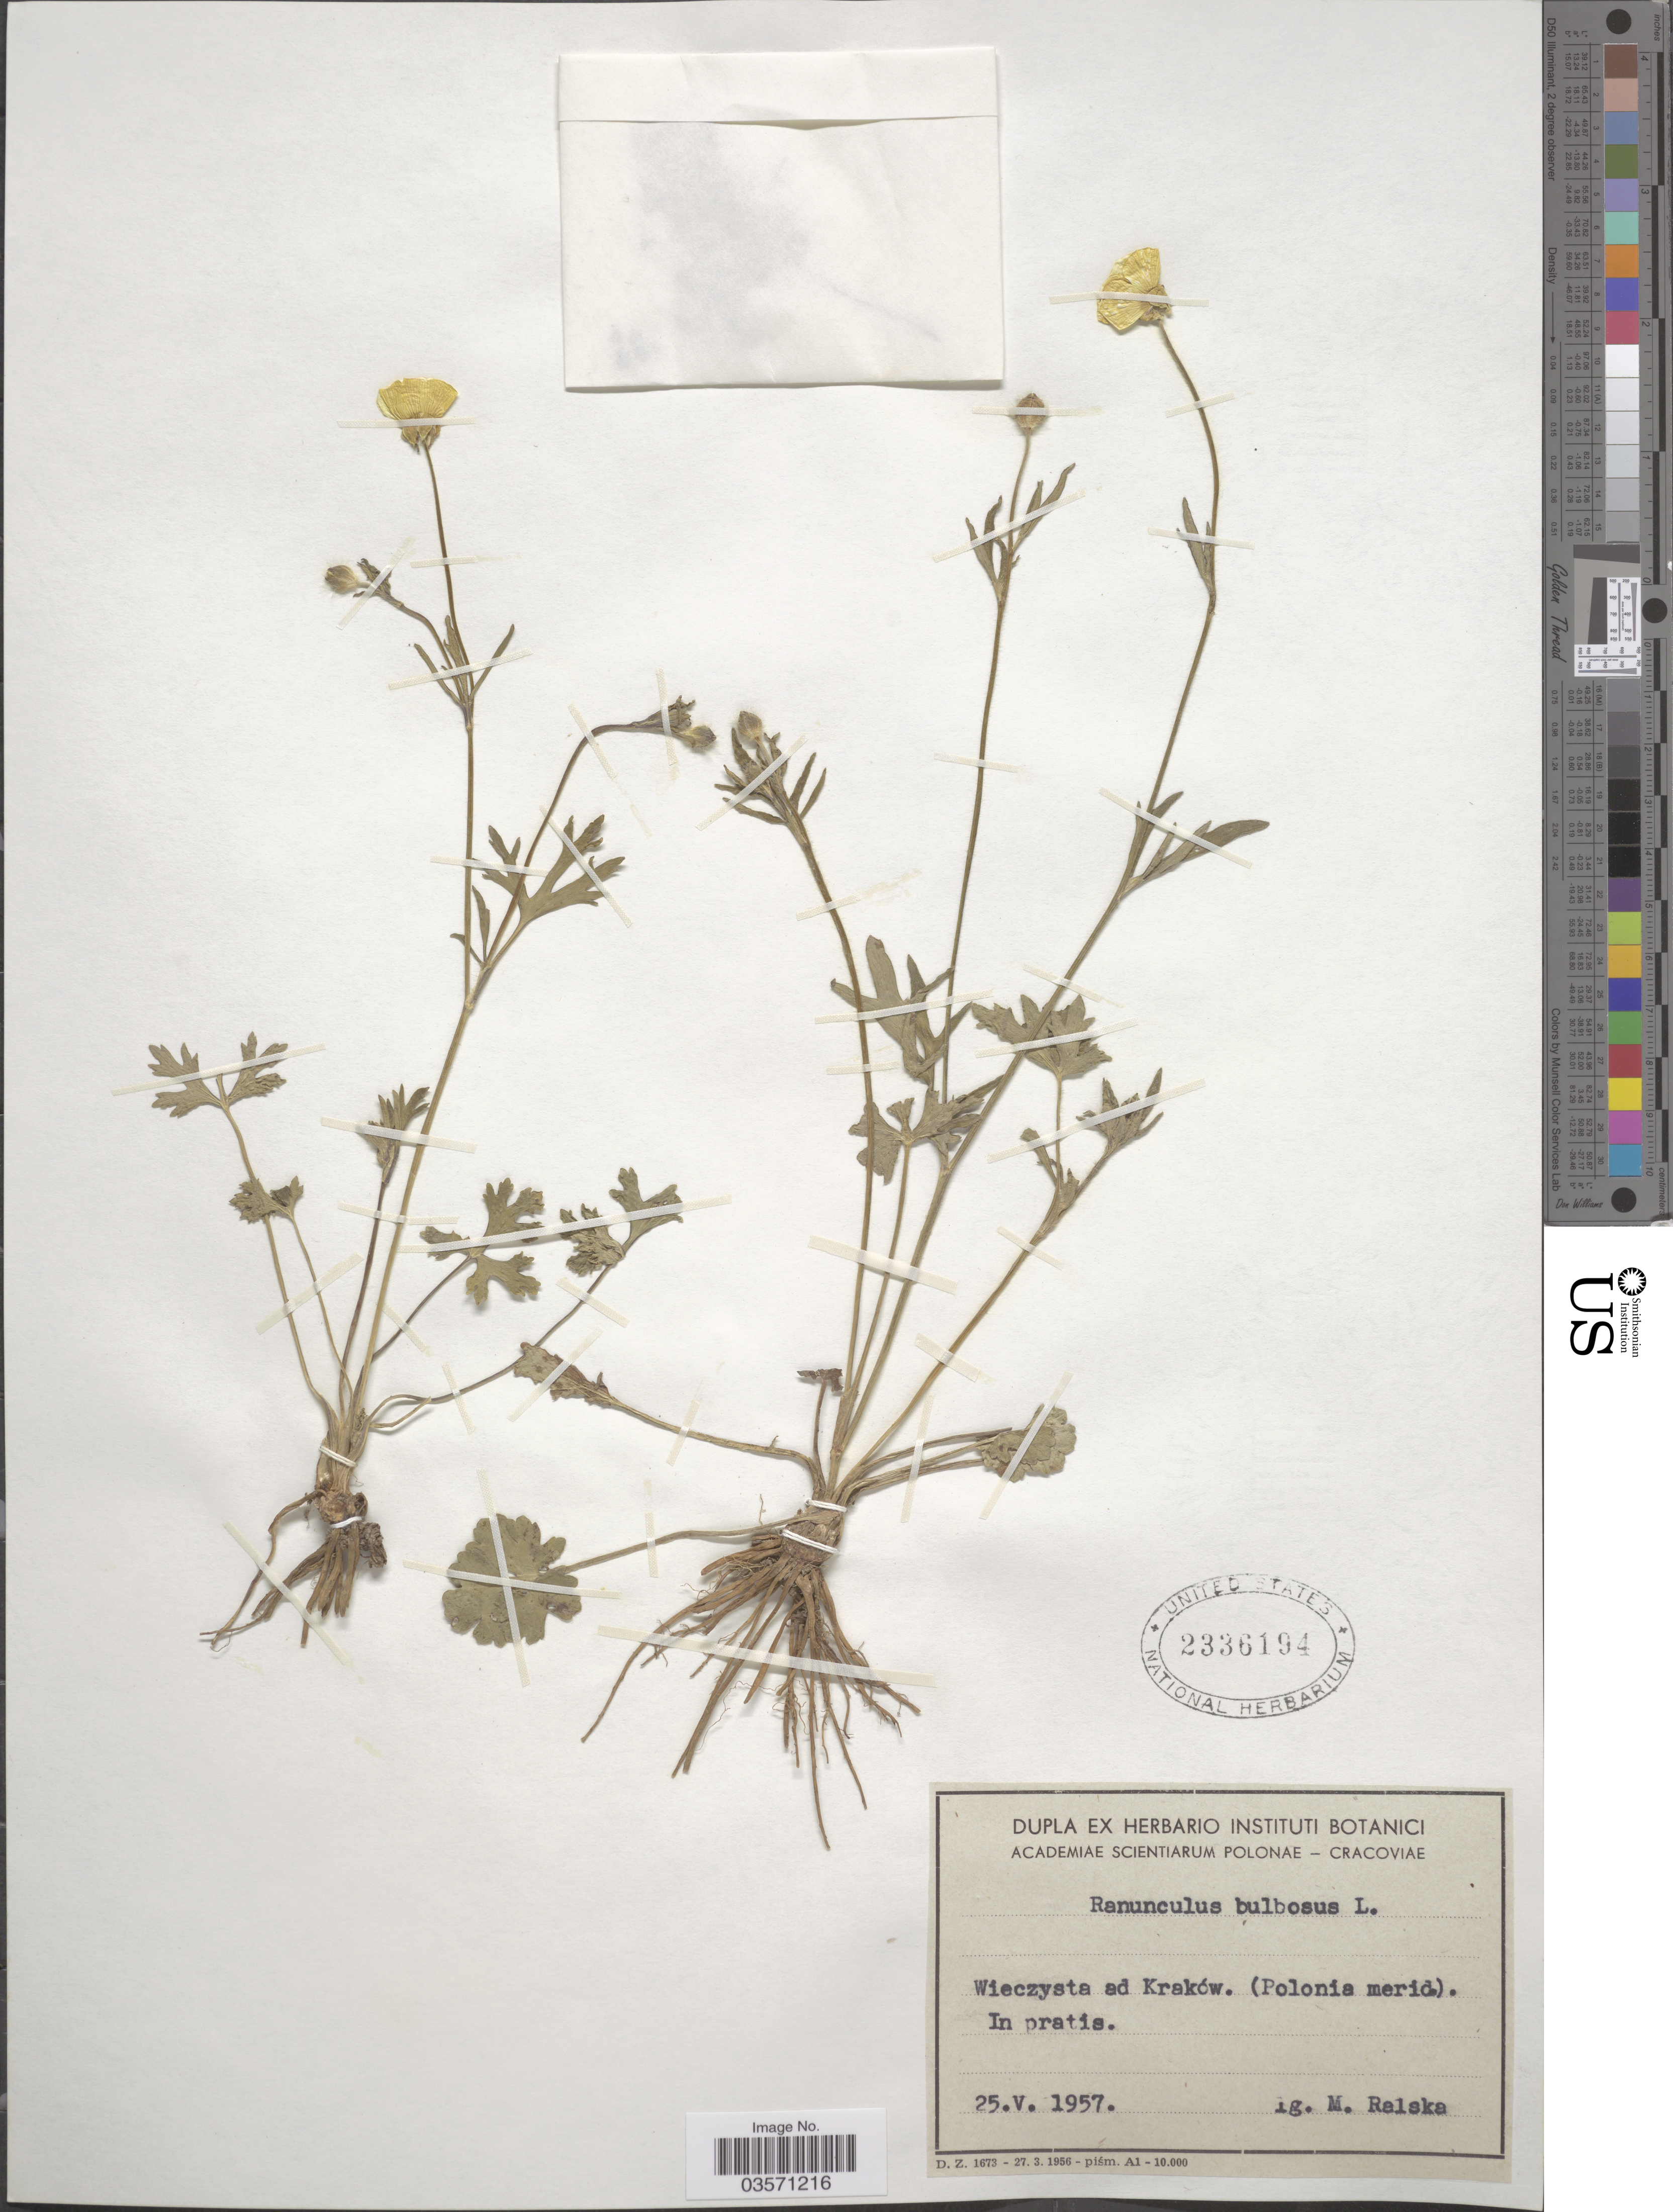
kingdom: Plantae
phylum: Tracheophyta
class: Magnoliopsida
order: Ranunculales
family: Ranunculaceae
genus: Ranunculus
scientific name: Ranunculus bulbosus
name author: L.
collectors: M. Ralska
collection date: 1957-05-25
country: Poland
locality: Wieczysta ad Kraków. (Polonia merid.). In pratis.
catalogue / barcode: US 2336194